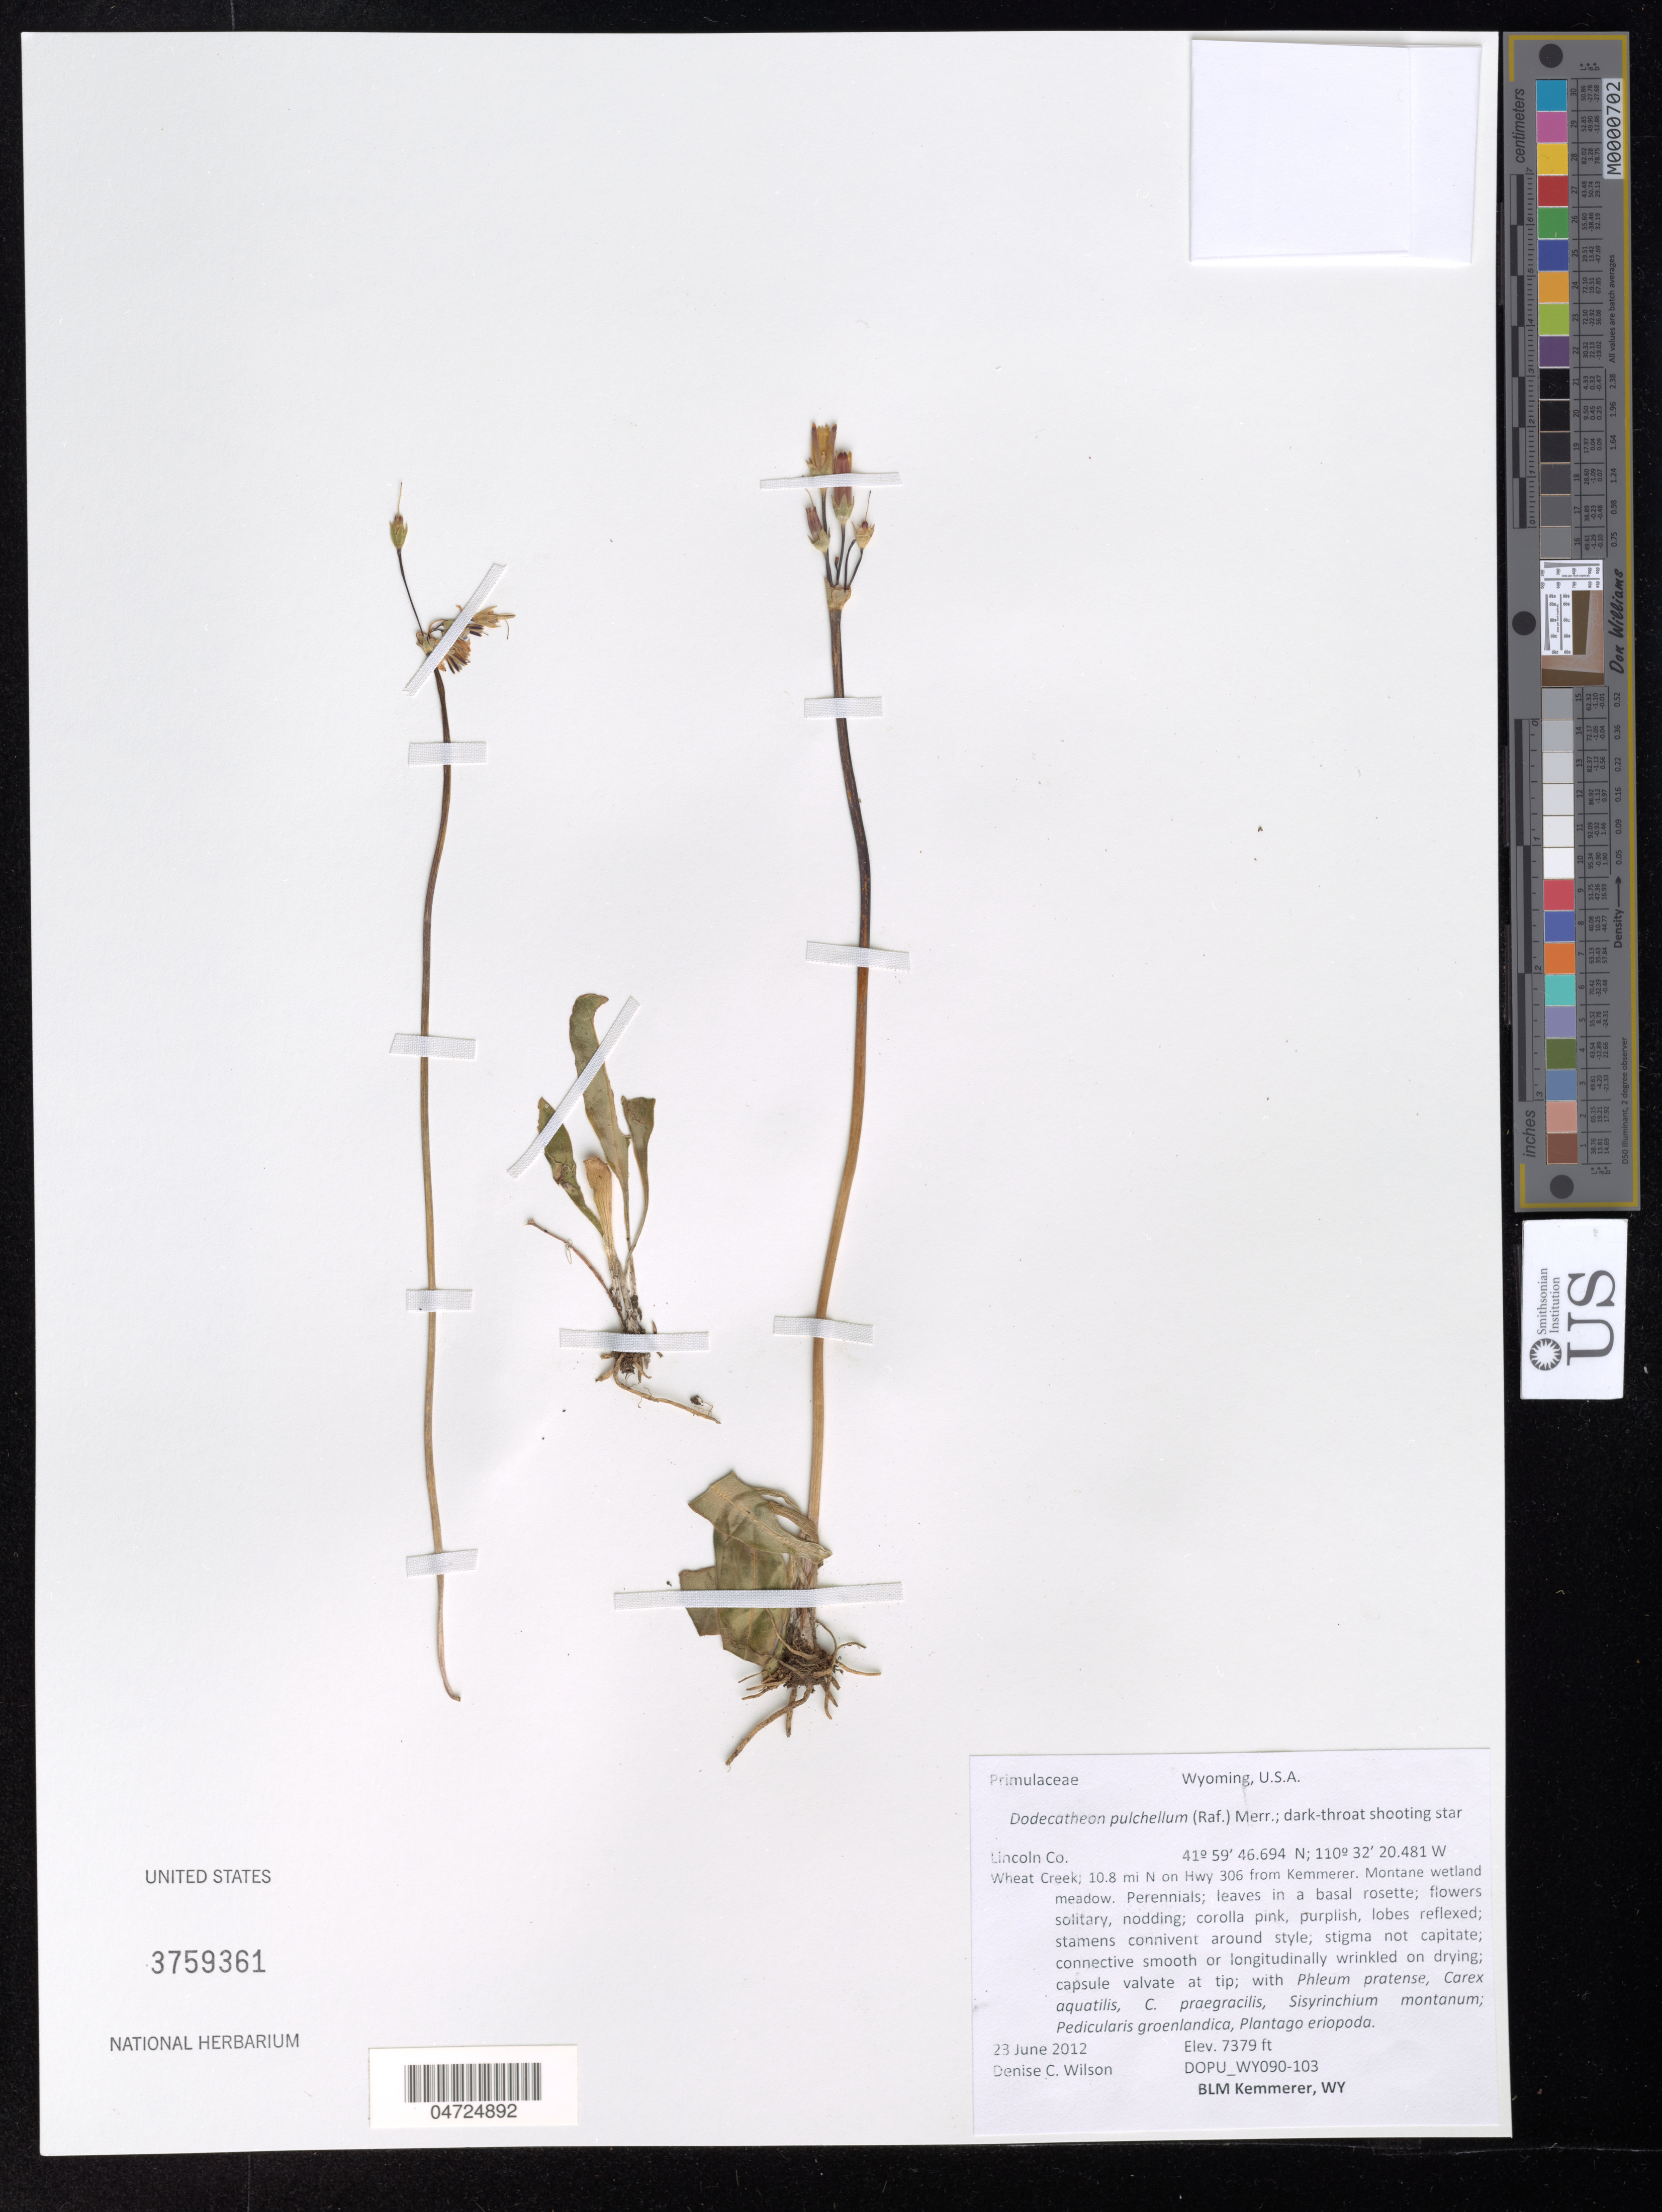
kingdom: Plantae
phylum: Tracheophyta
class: Magnoliopsida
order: Ericales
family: Primulaceae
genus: Dodecatheon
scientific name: Dodecatheon pulchellum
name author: (Raf.) Merr.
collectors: D. Wilson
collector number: DOPU_WY090-103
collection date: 2012-06-23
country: United States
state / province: Wyoming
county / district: Lincoln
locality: Lincoln Co. Wheat Creek; 10.8 mi N on Hwy 306 from Kemmerer.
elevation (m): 2249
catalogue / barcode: US 3759361